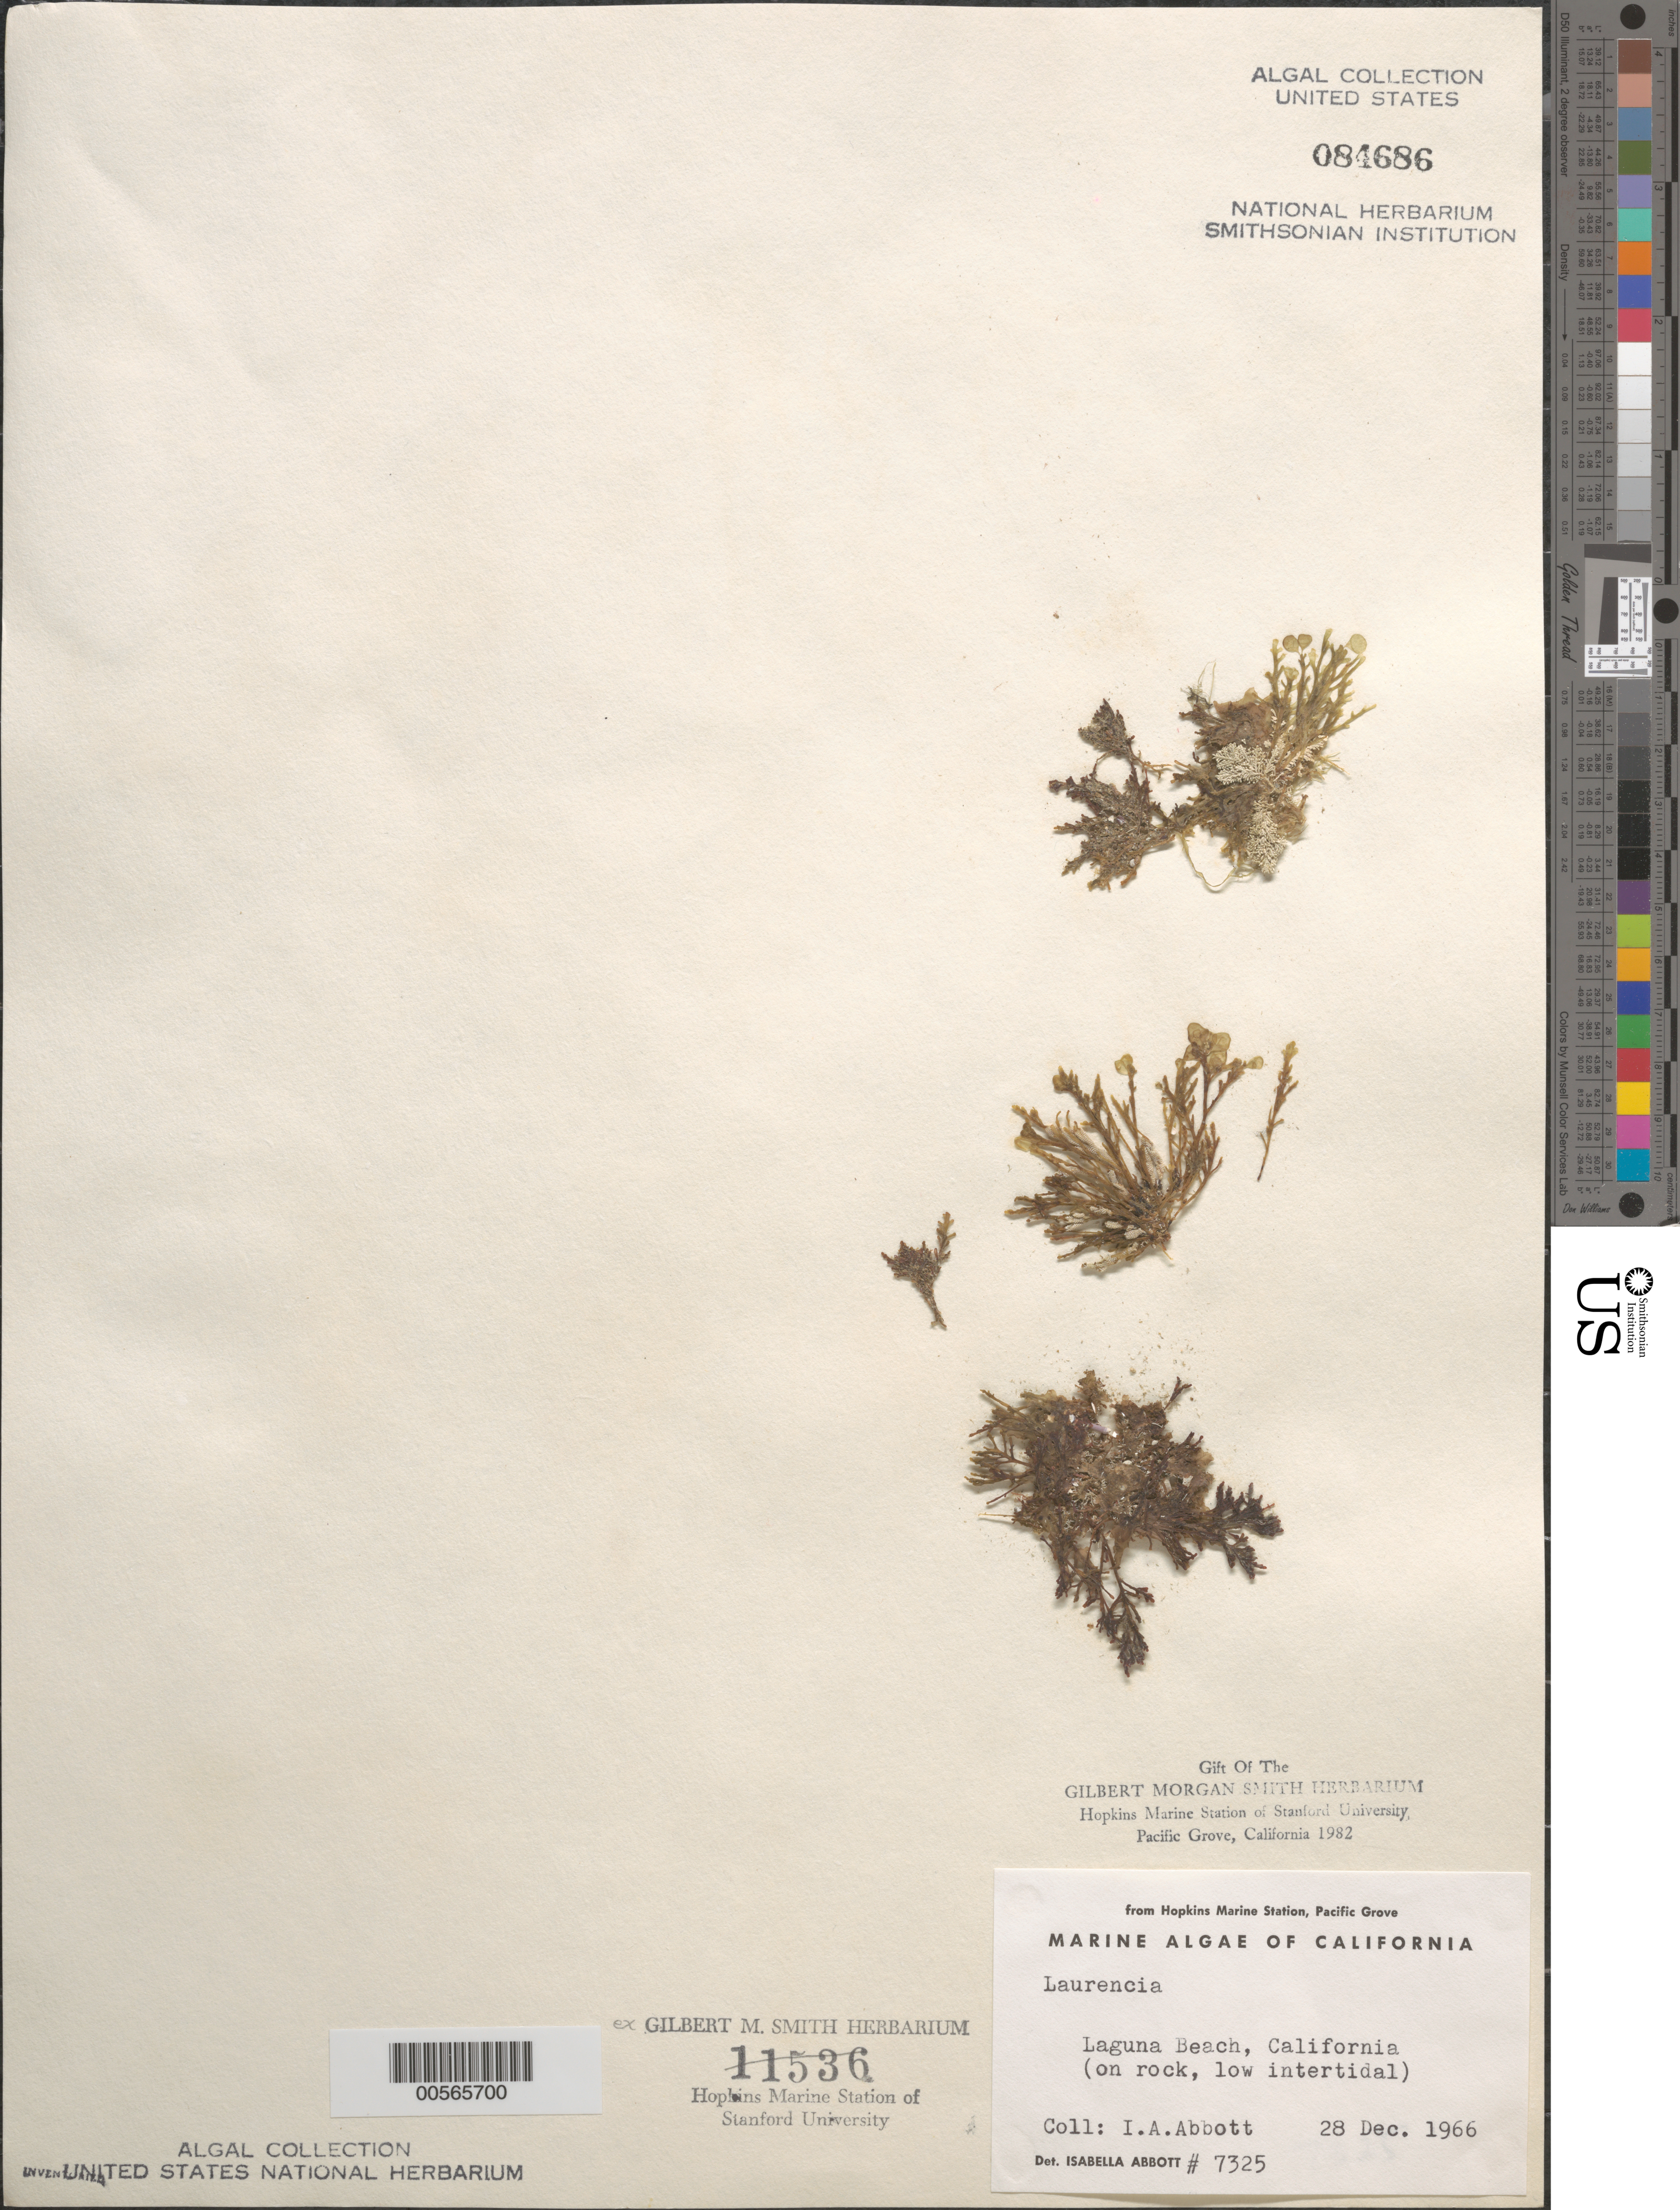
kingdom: Plantae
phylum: Rhodophyta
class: Florideophyceae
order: Ceramiales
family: Rhodomelaceae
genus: Laurencia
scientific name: Laurencia sp.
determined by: Abbott, Isabella A.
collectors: I. A. Abbott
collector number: IAA 7325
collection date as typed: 28 Dec 1966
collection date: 1966-12-28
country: United States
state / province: California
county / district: Orange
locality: Laguna Beach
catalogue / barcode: US 84686